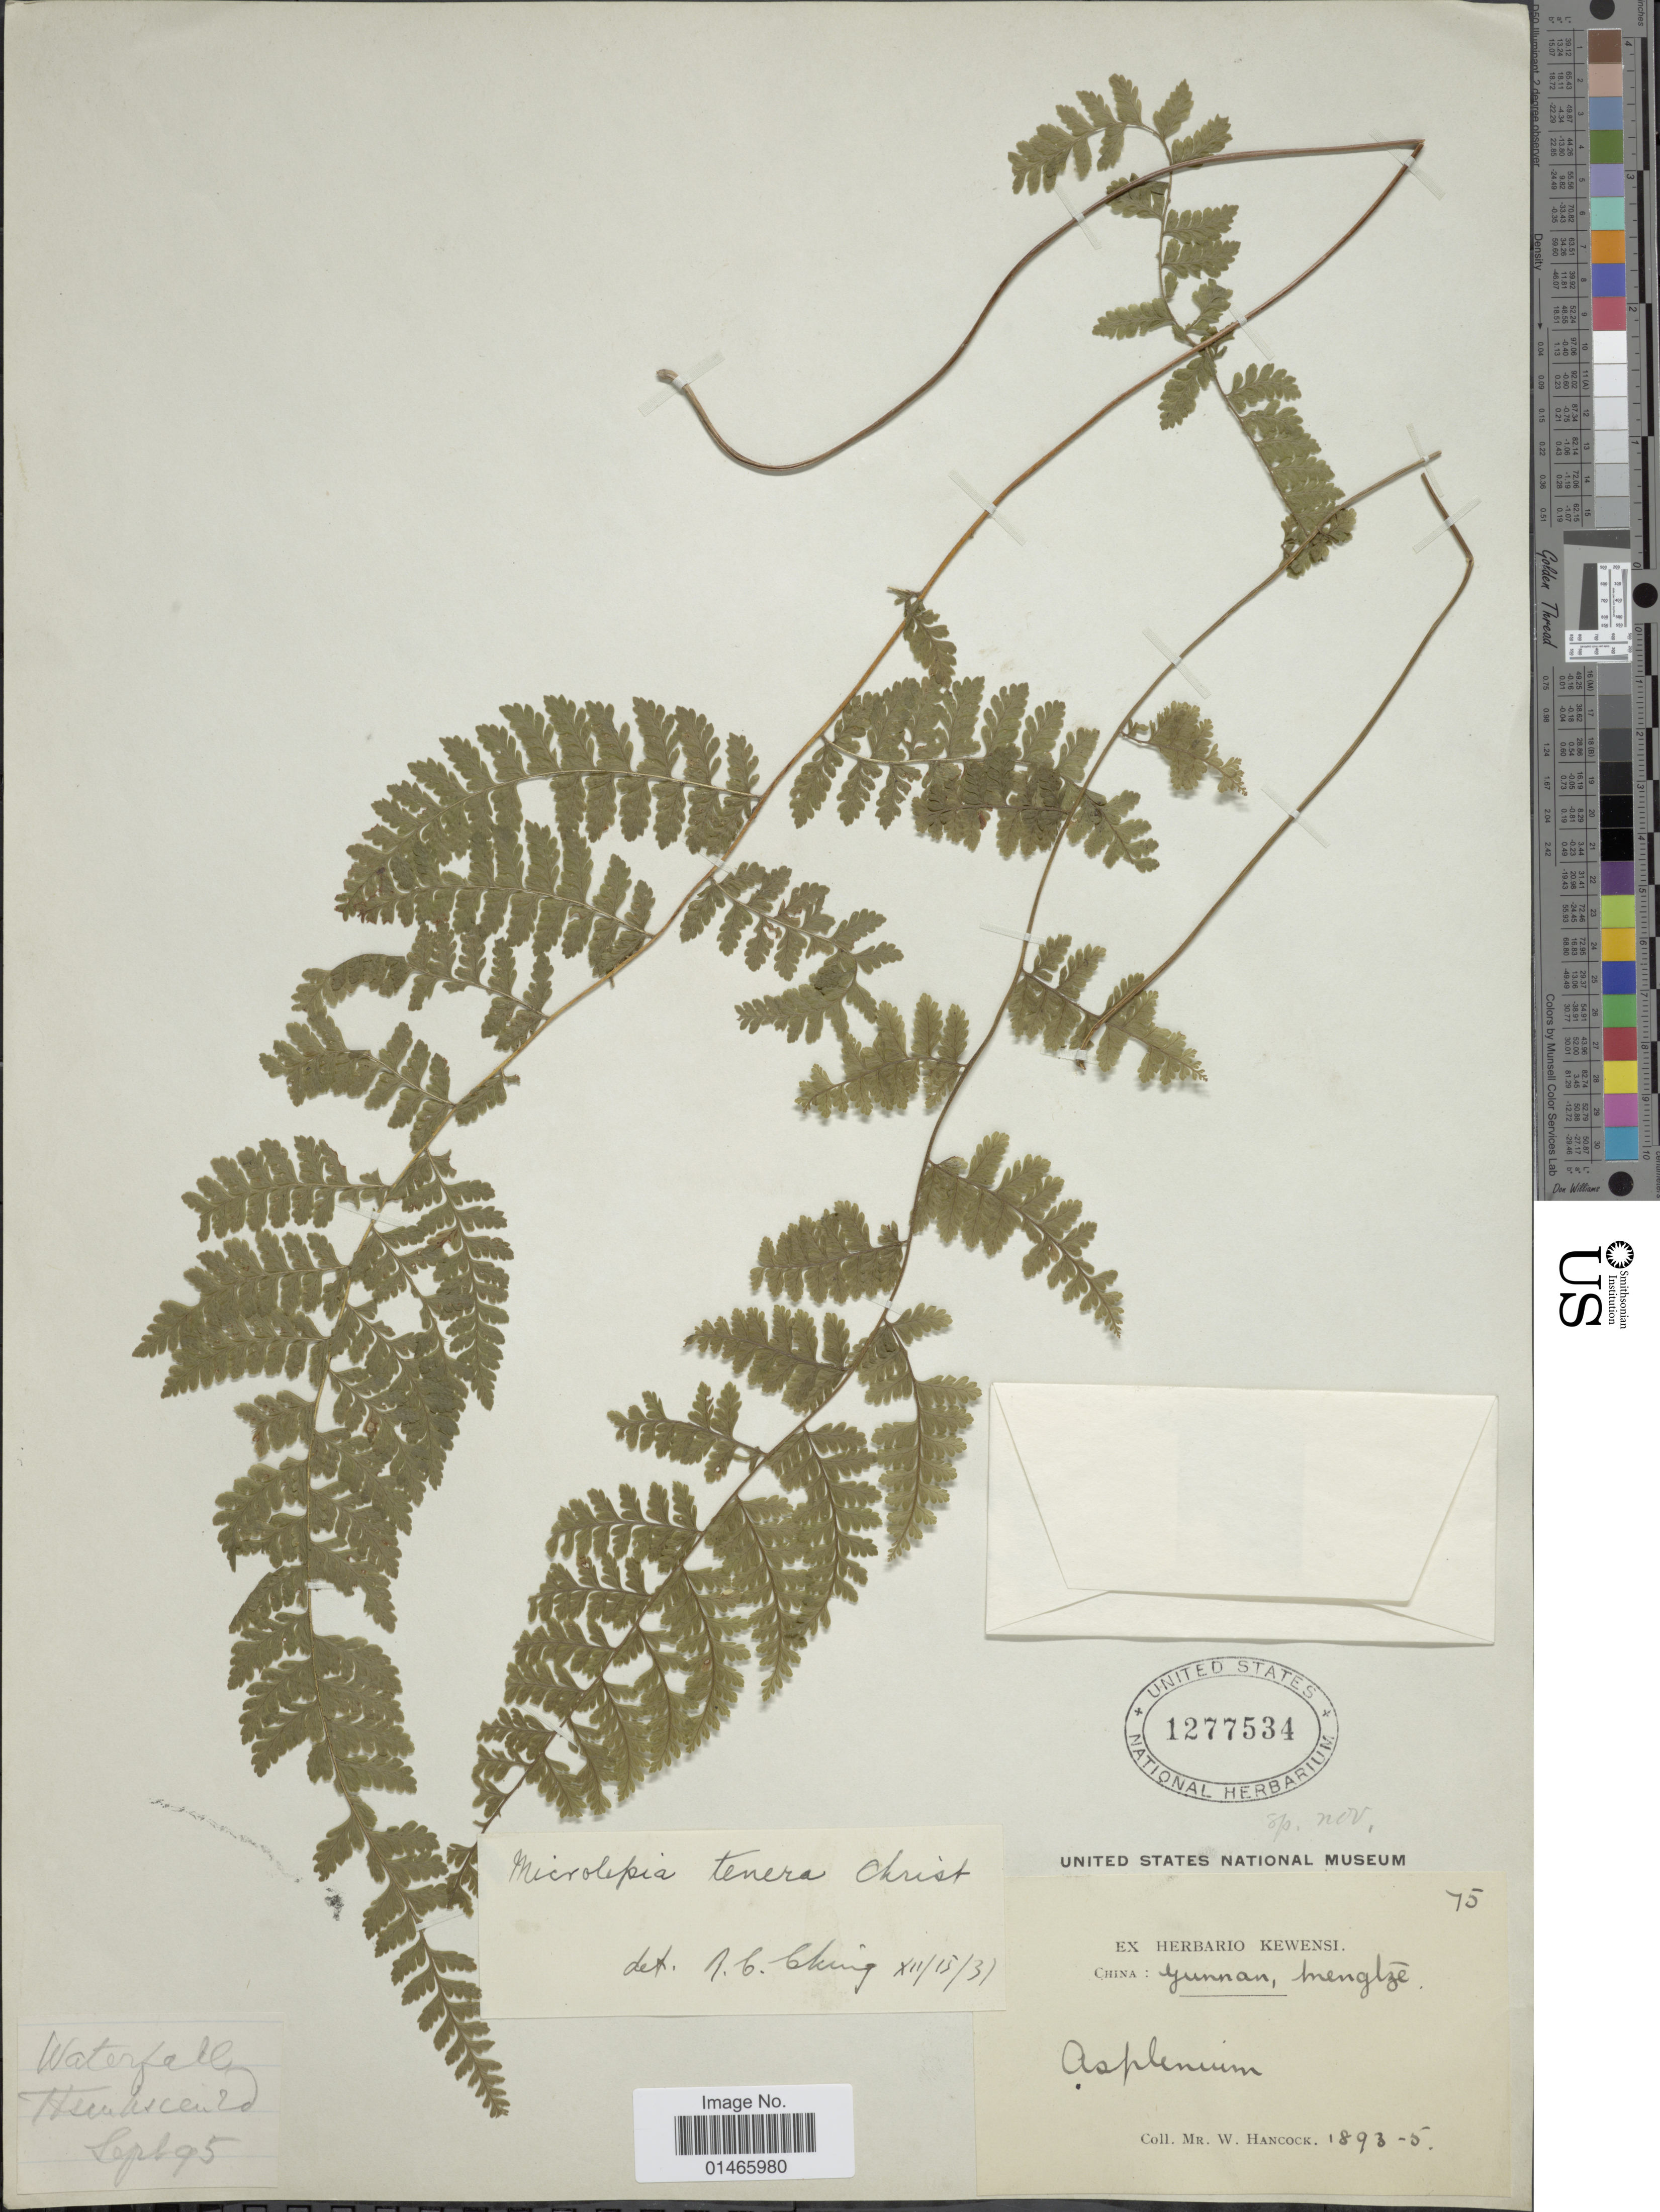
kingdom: Plantae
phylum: Tracheophyta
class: Polypodiopsida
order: Polypodiales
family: Dennstaedtiaceae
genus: Microlepia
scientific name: Microlepia tenera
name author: Christ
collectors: W. Hancock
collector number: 75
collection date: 1893/1895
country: China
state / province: Yunnan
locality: Kewensi, Mengzte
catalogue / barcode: US 1277534